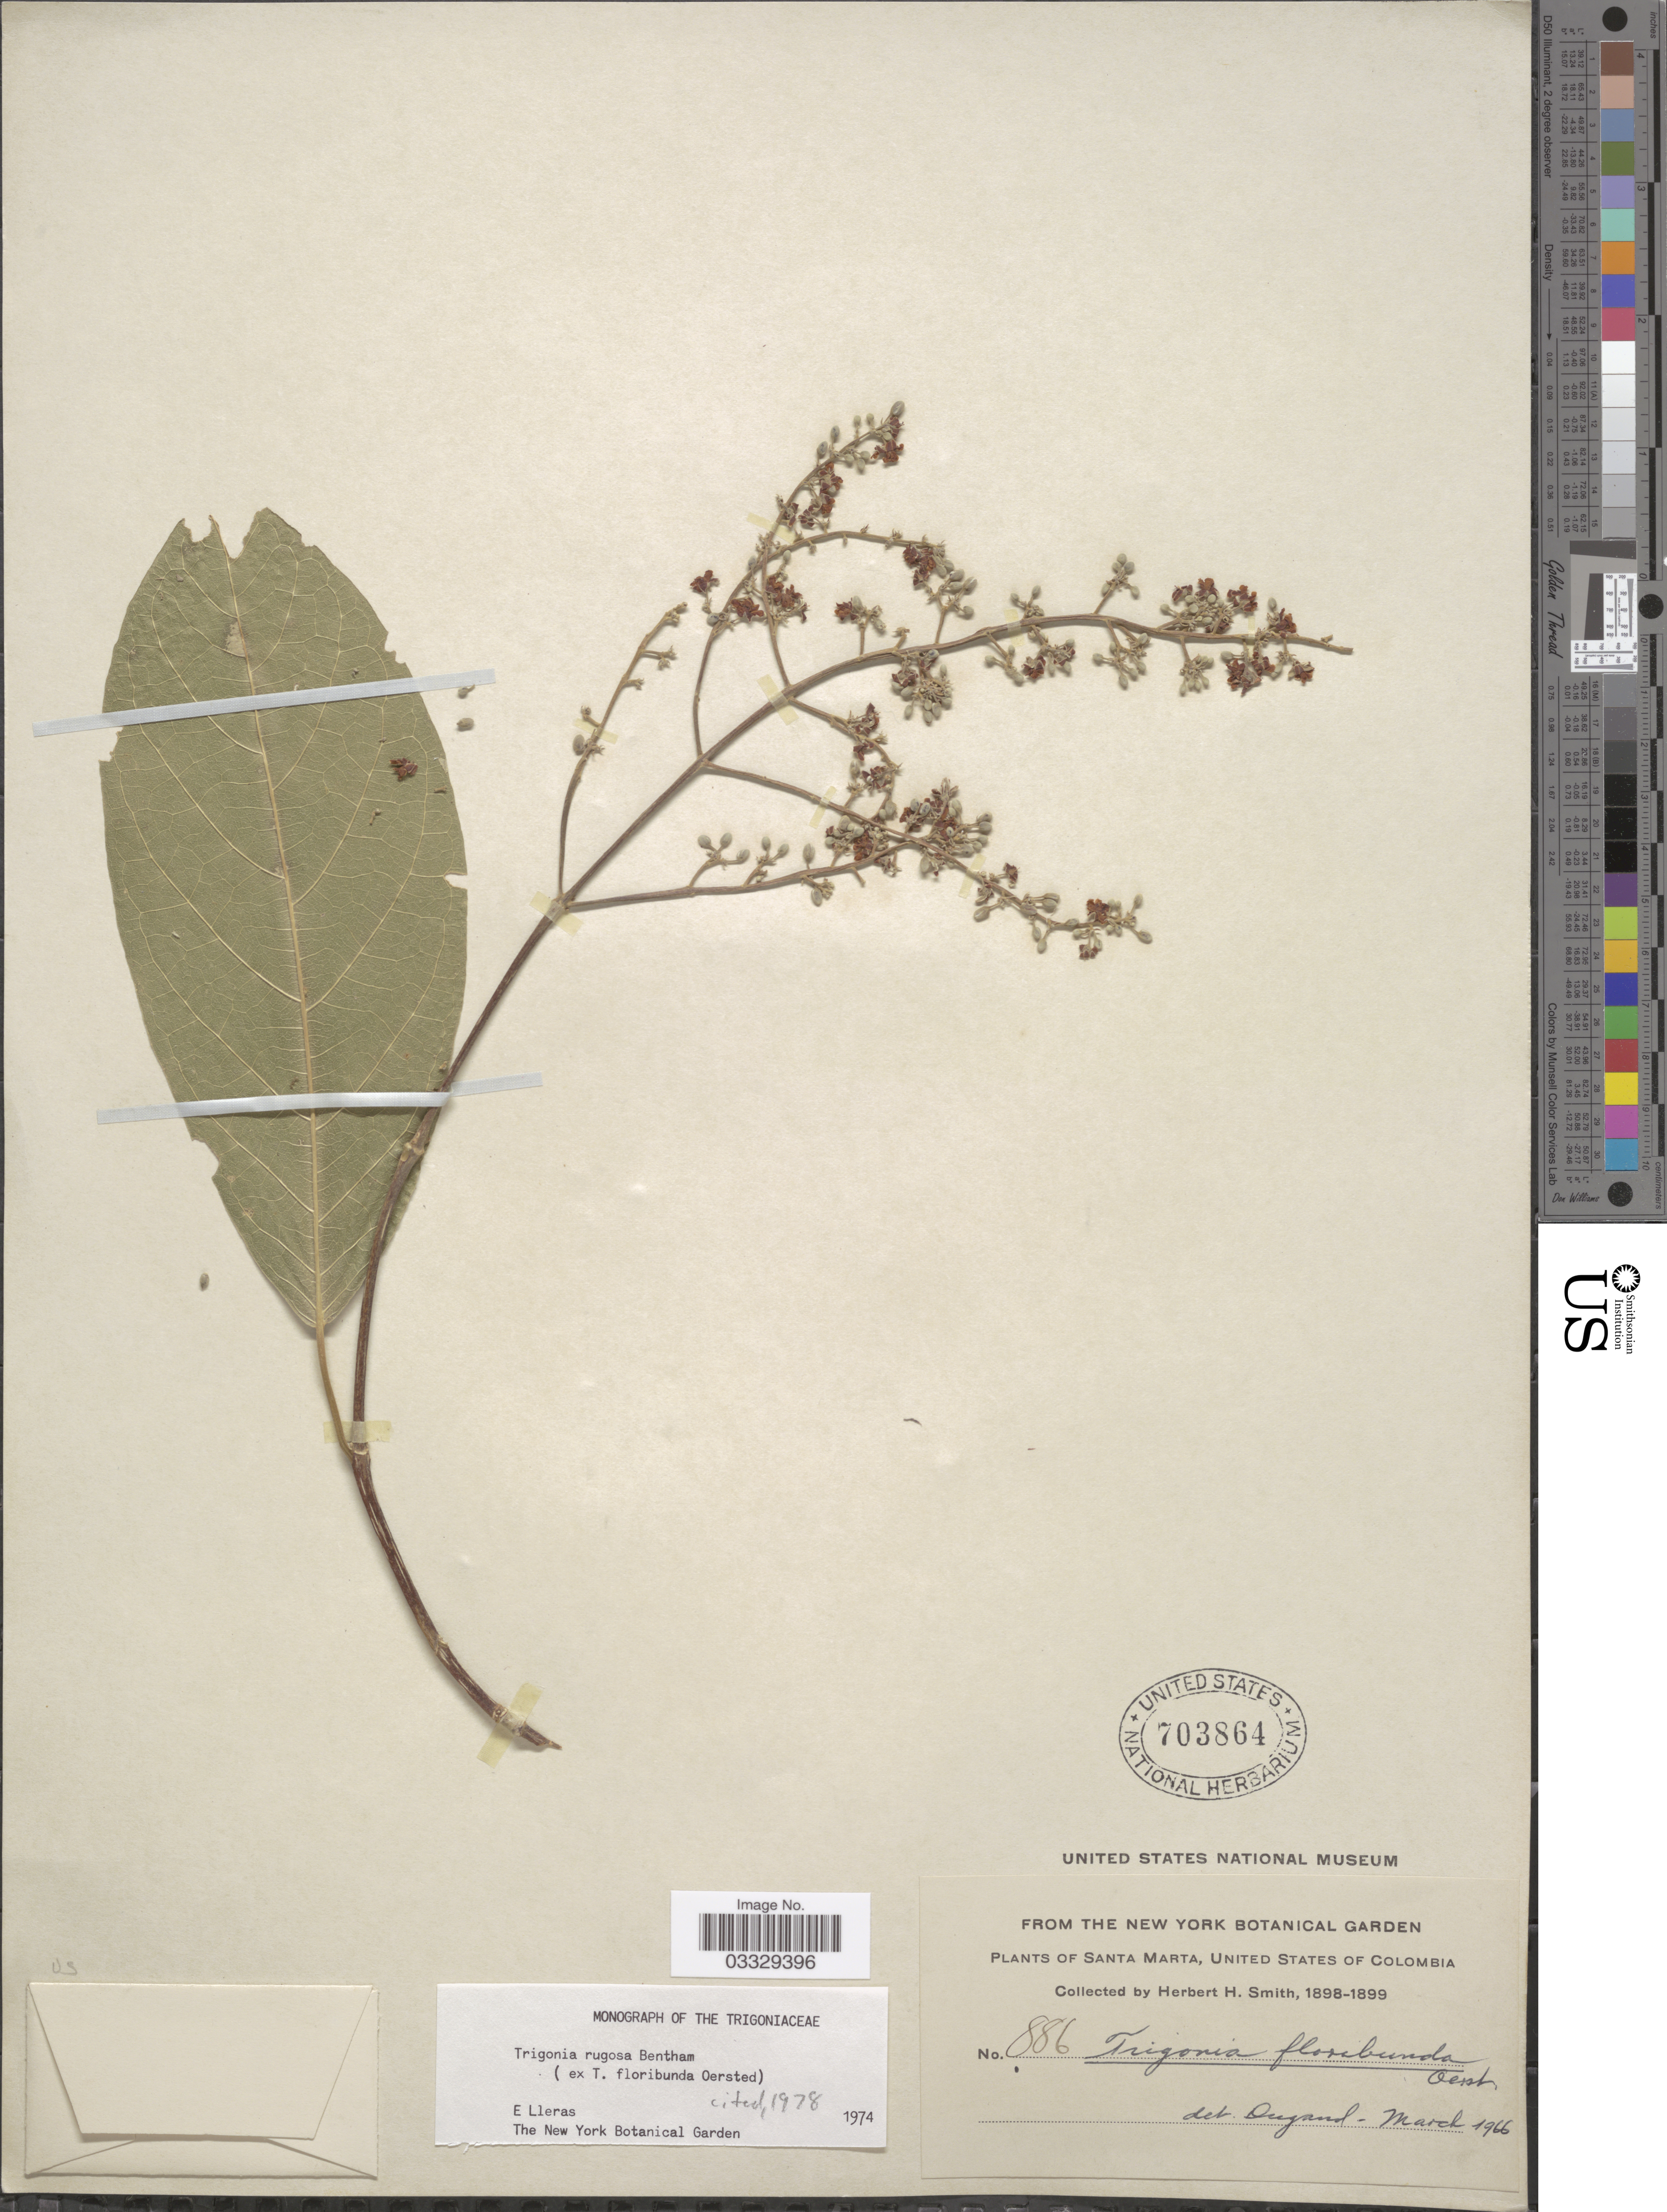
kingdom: Plantae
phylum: Tracheophyta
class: Magnoliopsida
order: Malpighiales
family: Trigoniaceae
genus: Trigonia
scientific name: Trigonia rugosa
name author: Benth.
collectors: Herbert H. Smith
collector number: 886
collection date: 1898/1899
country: Colombia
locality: Santa Marta.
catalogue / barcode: US 703864